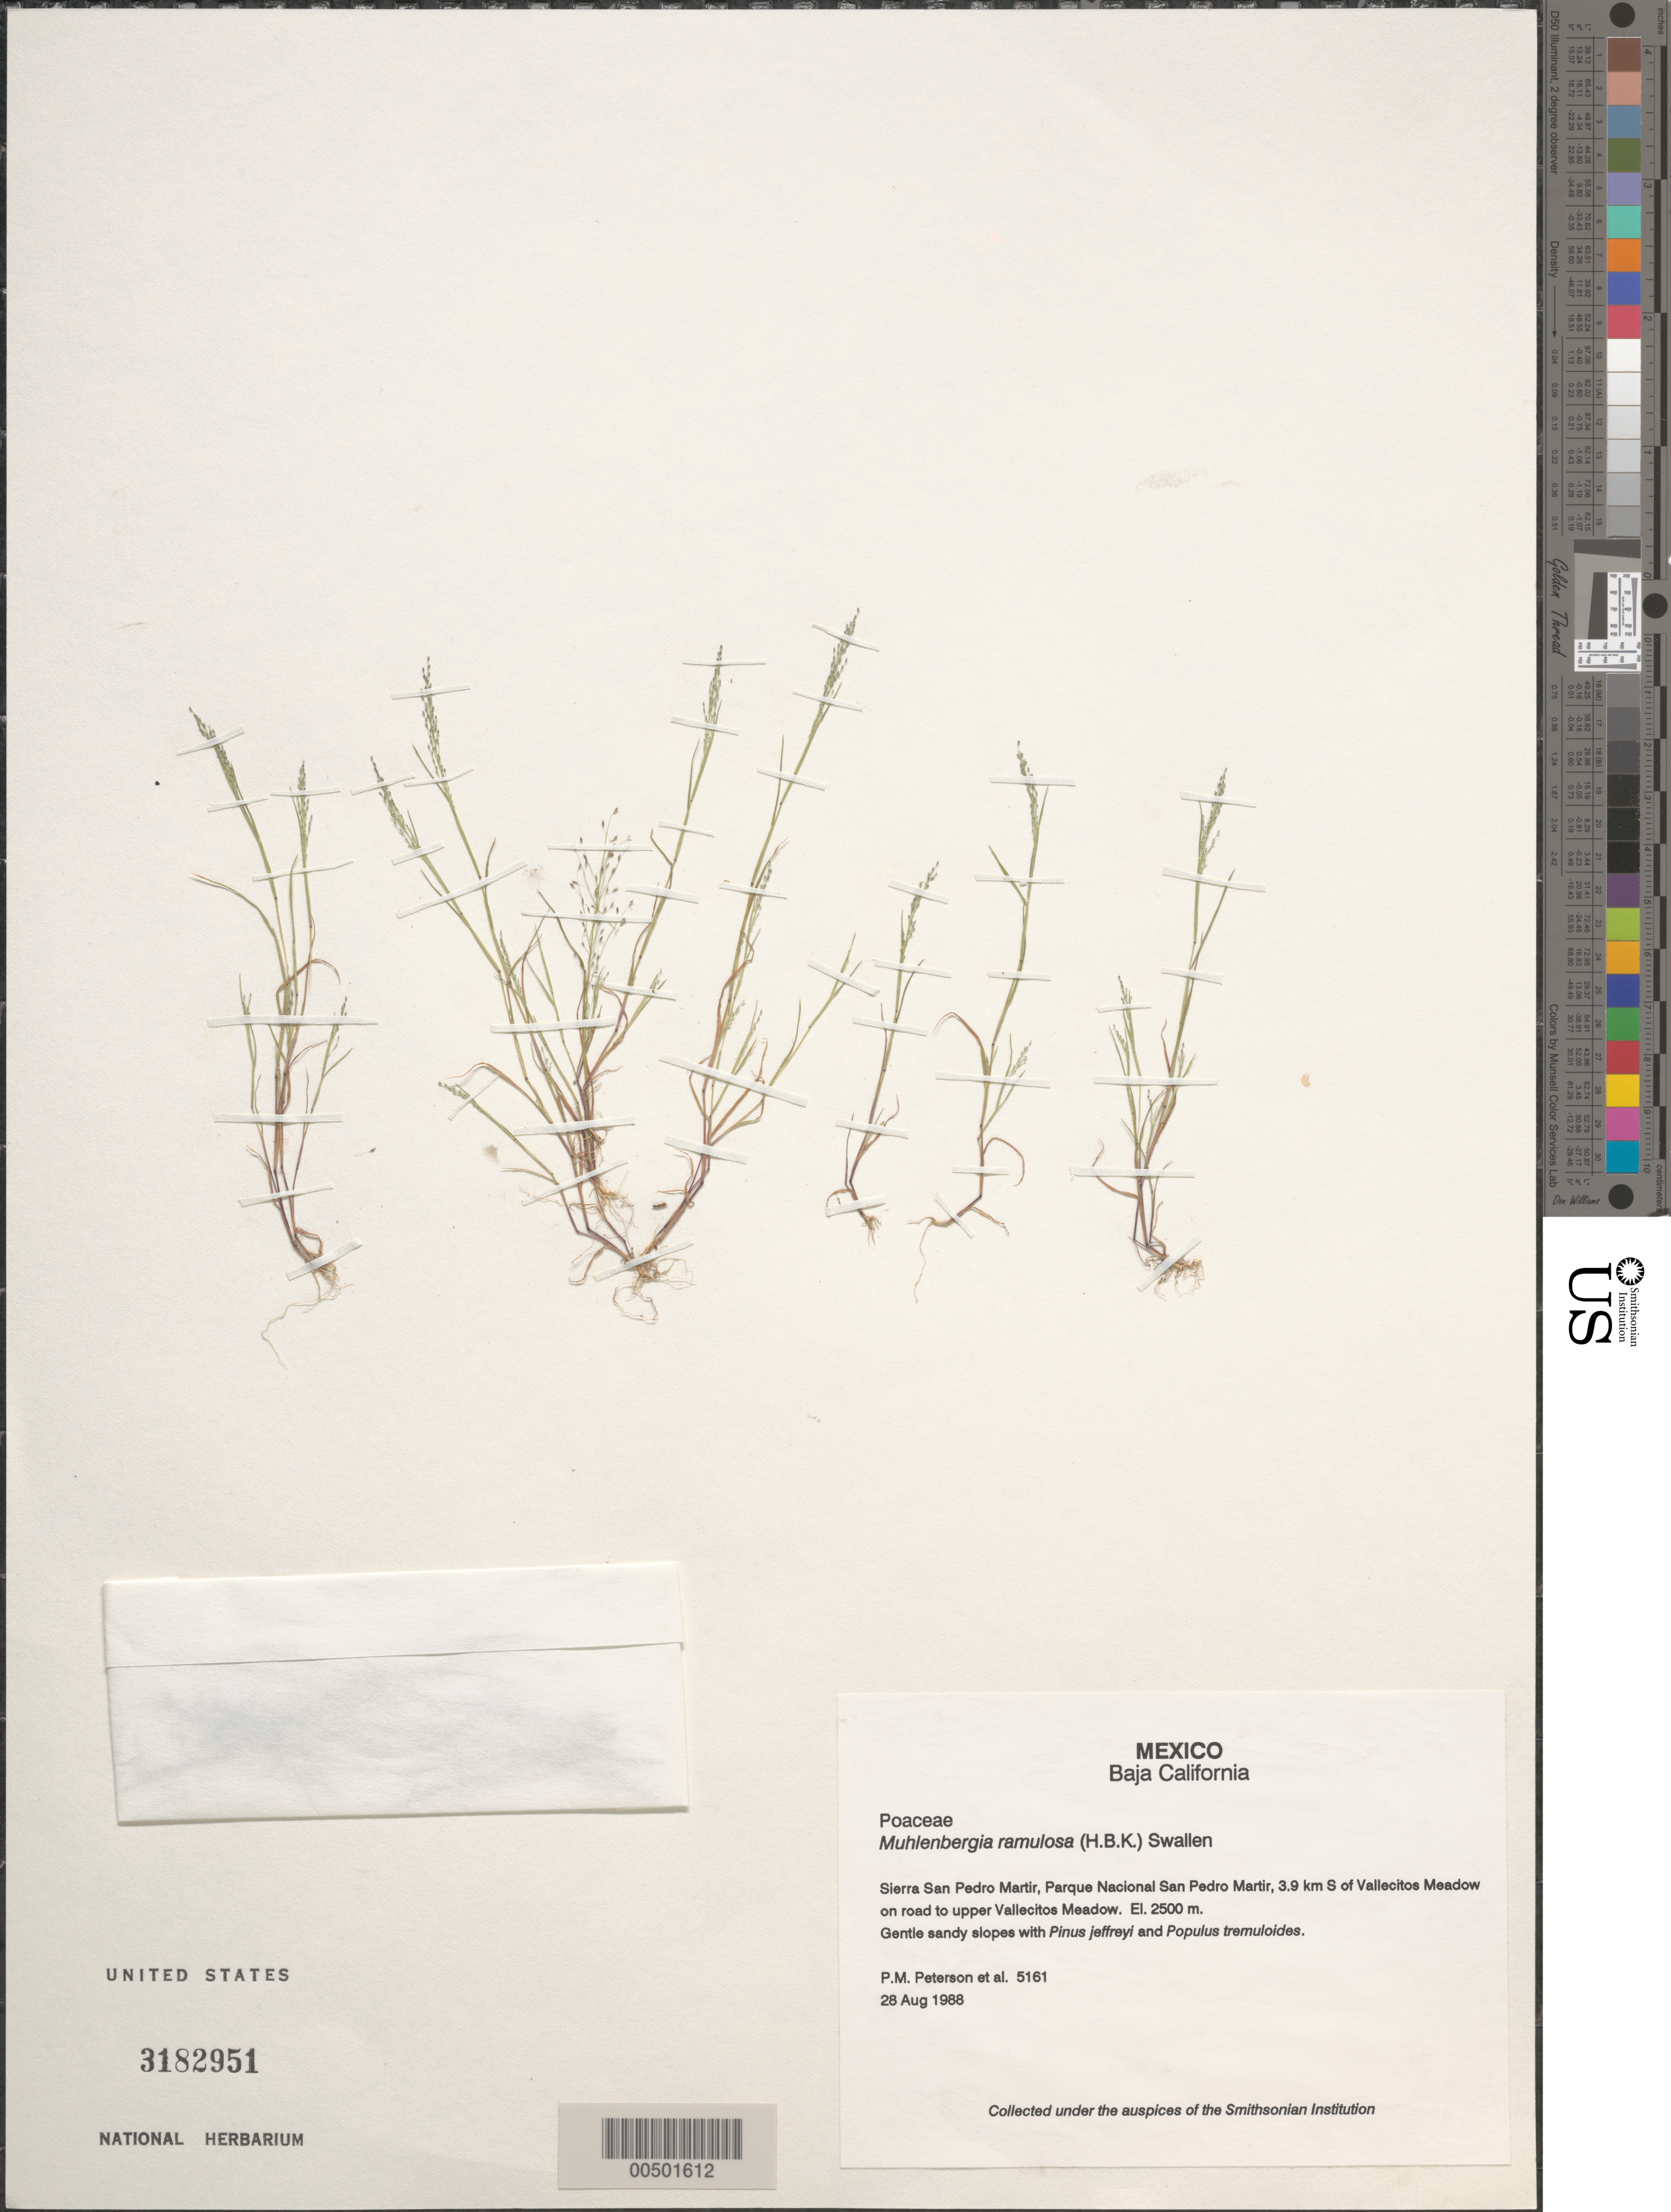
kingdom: Plantae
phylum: Tracheophyta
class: Liliopsida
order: Poales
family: Poaceae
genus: Muhlenbergia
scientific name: Muhlenbergia ramulosa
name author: (Kunth) Swallen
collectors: P. M. Peterson, C. R. Annable, R. F. Thorne & R. Noyes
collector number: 05161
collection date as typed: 28 Aug 1988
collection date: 1988-08-28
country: Mexico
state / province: Baja California Norte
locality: Sierra San Pedro Martir, Parque Nacional San Pedro Martir, 3.9 km S of Vallecitos Meadow on road to upper Vallecitos Meadow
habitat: Gentle sandy slopes with Pinus jeffreyi and Populus tremuloides.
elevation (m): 2500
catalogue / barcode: US 3182951